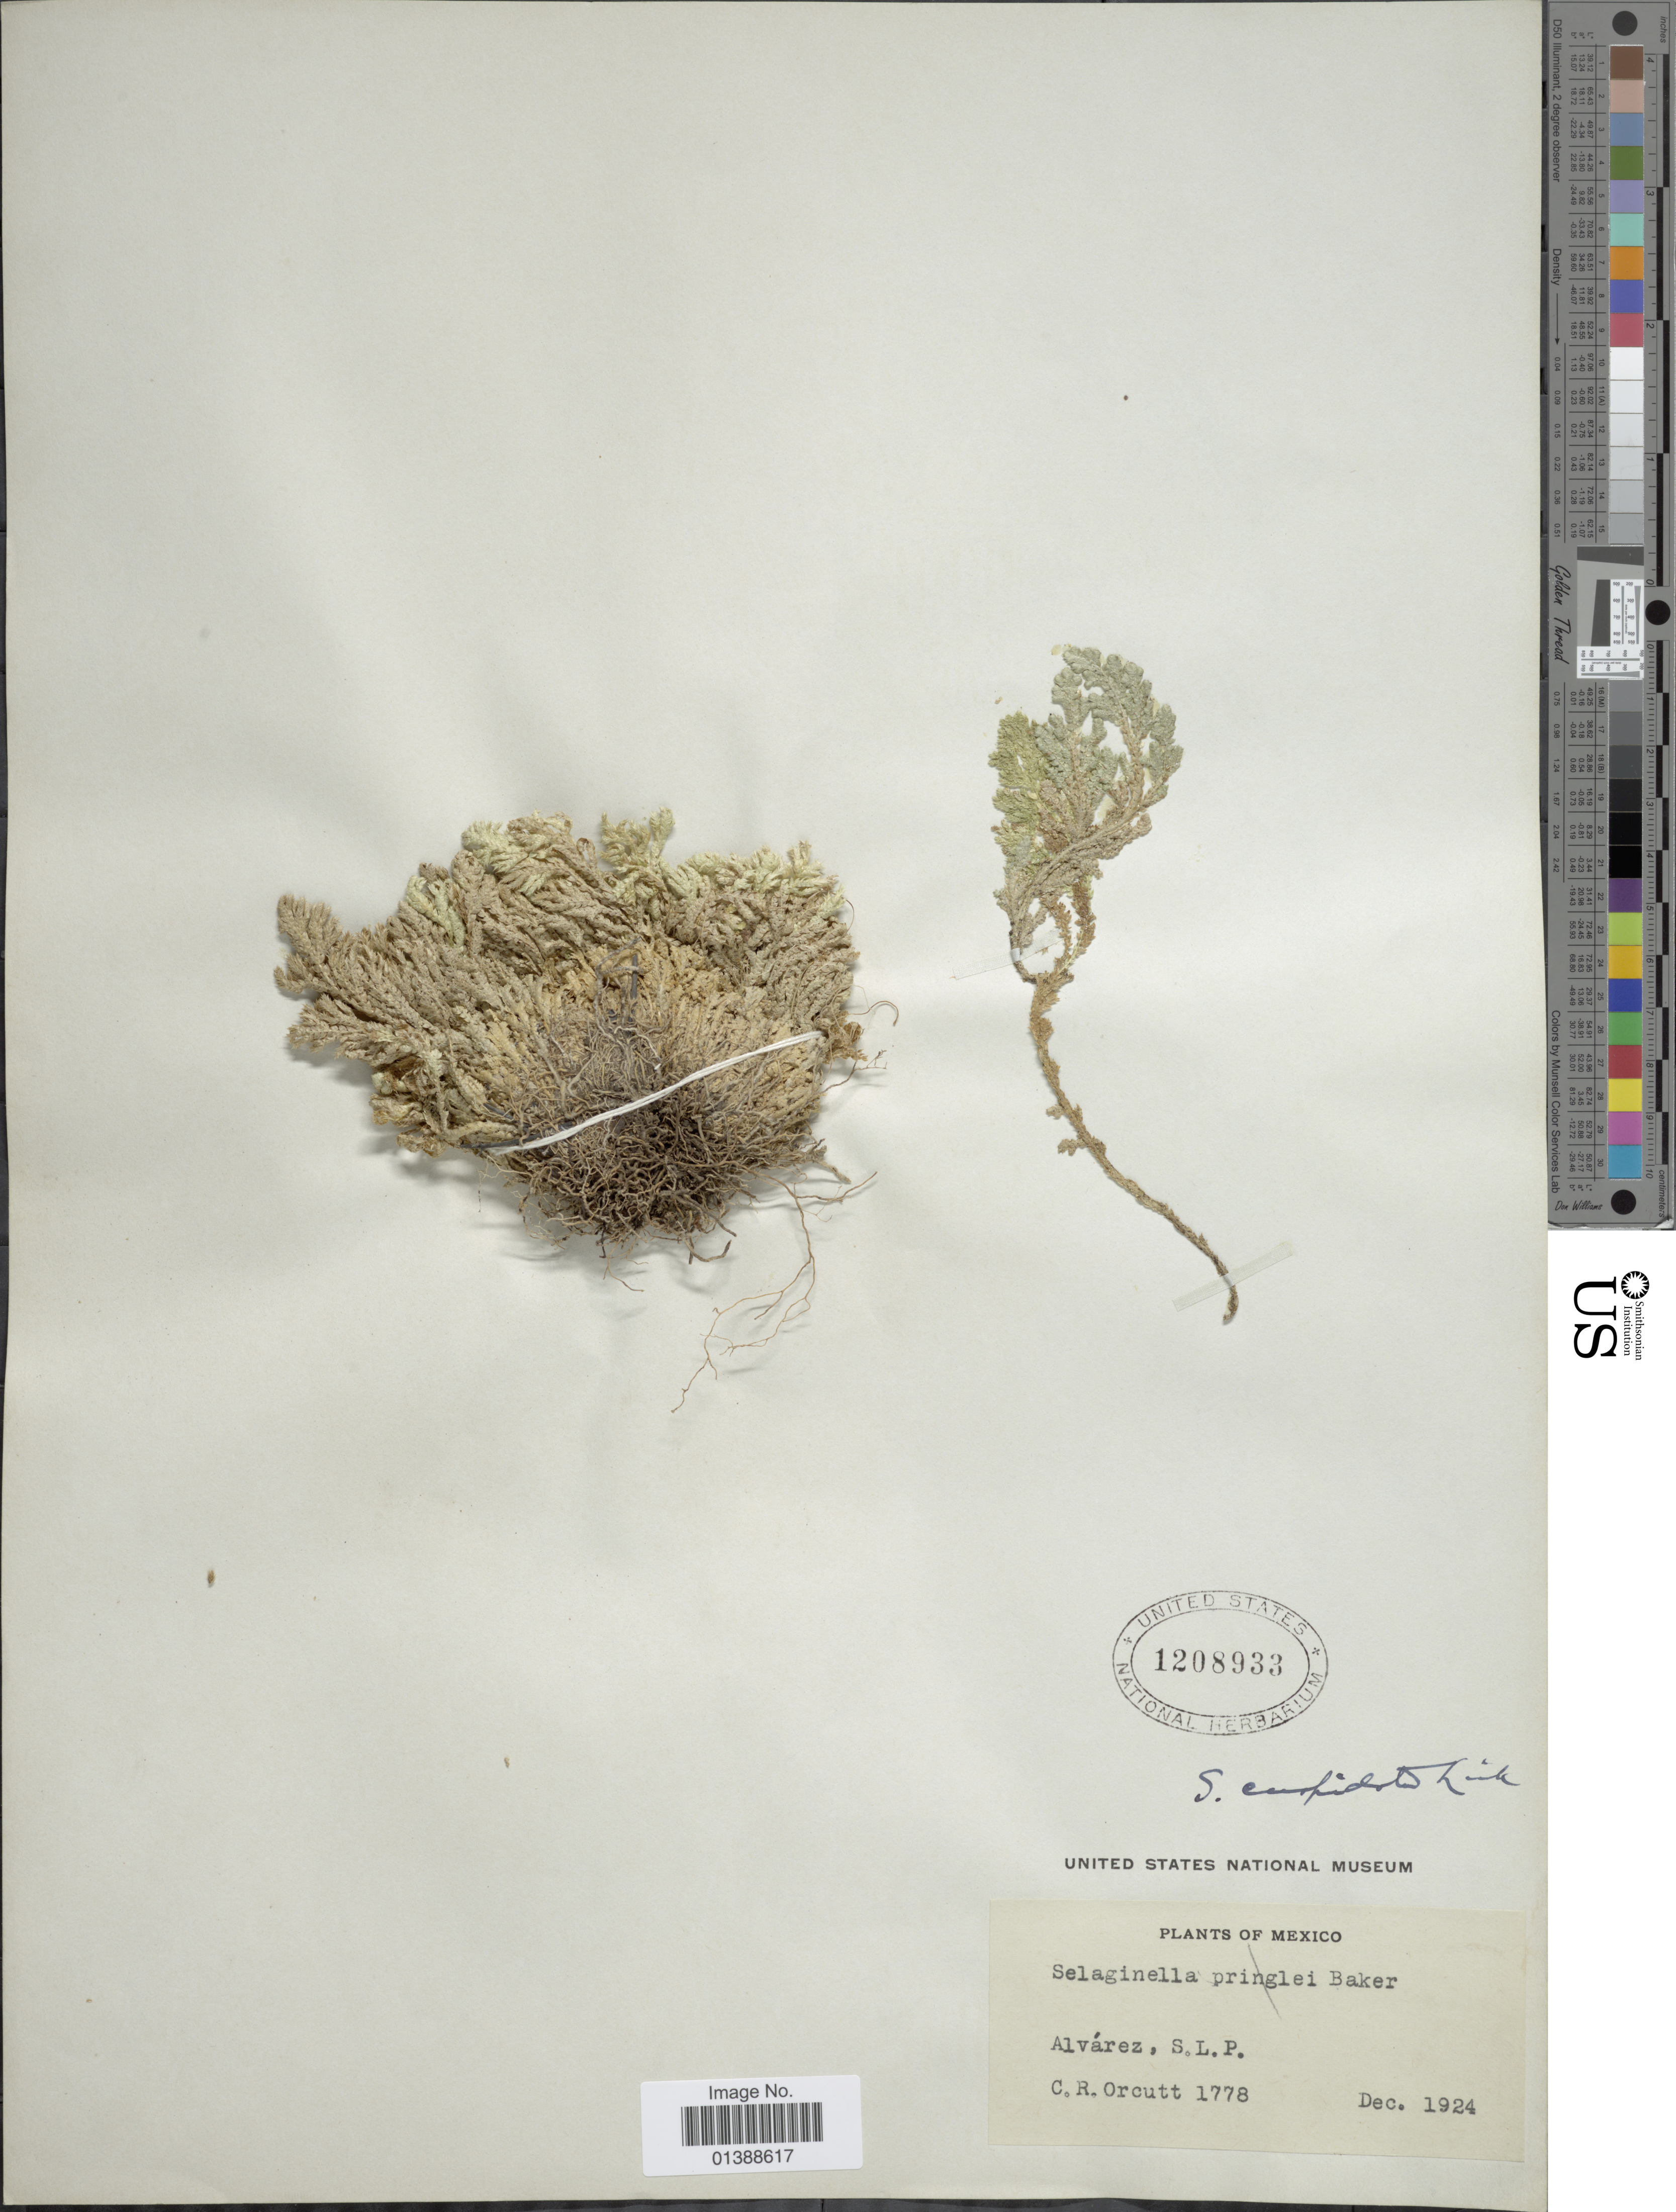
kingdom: Plantae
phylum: Tracheophyta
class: Lycopodiopsida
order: Selaginellales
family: Selaginellaceae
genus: Selaginella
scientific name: Selaginella pallescens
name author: (C. Presl) Spring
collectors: C. R. Orcutt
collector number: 1778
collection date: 1924-12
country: Mexico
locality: Alvárez, S.L.P.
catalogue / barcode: US 1208933